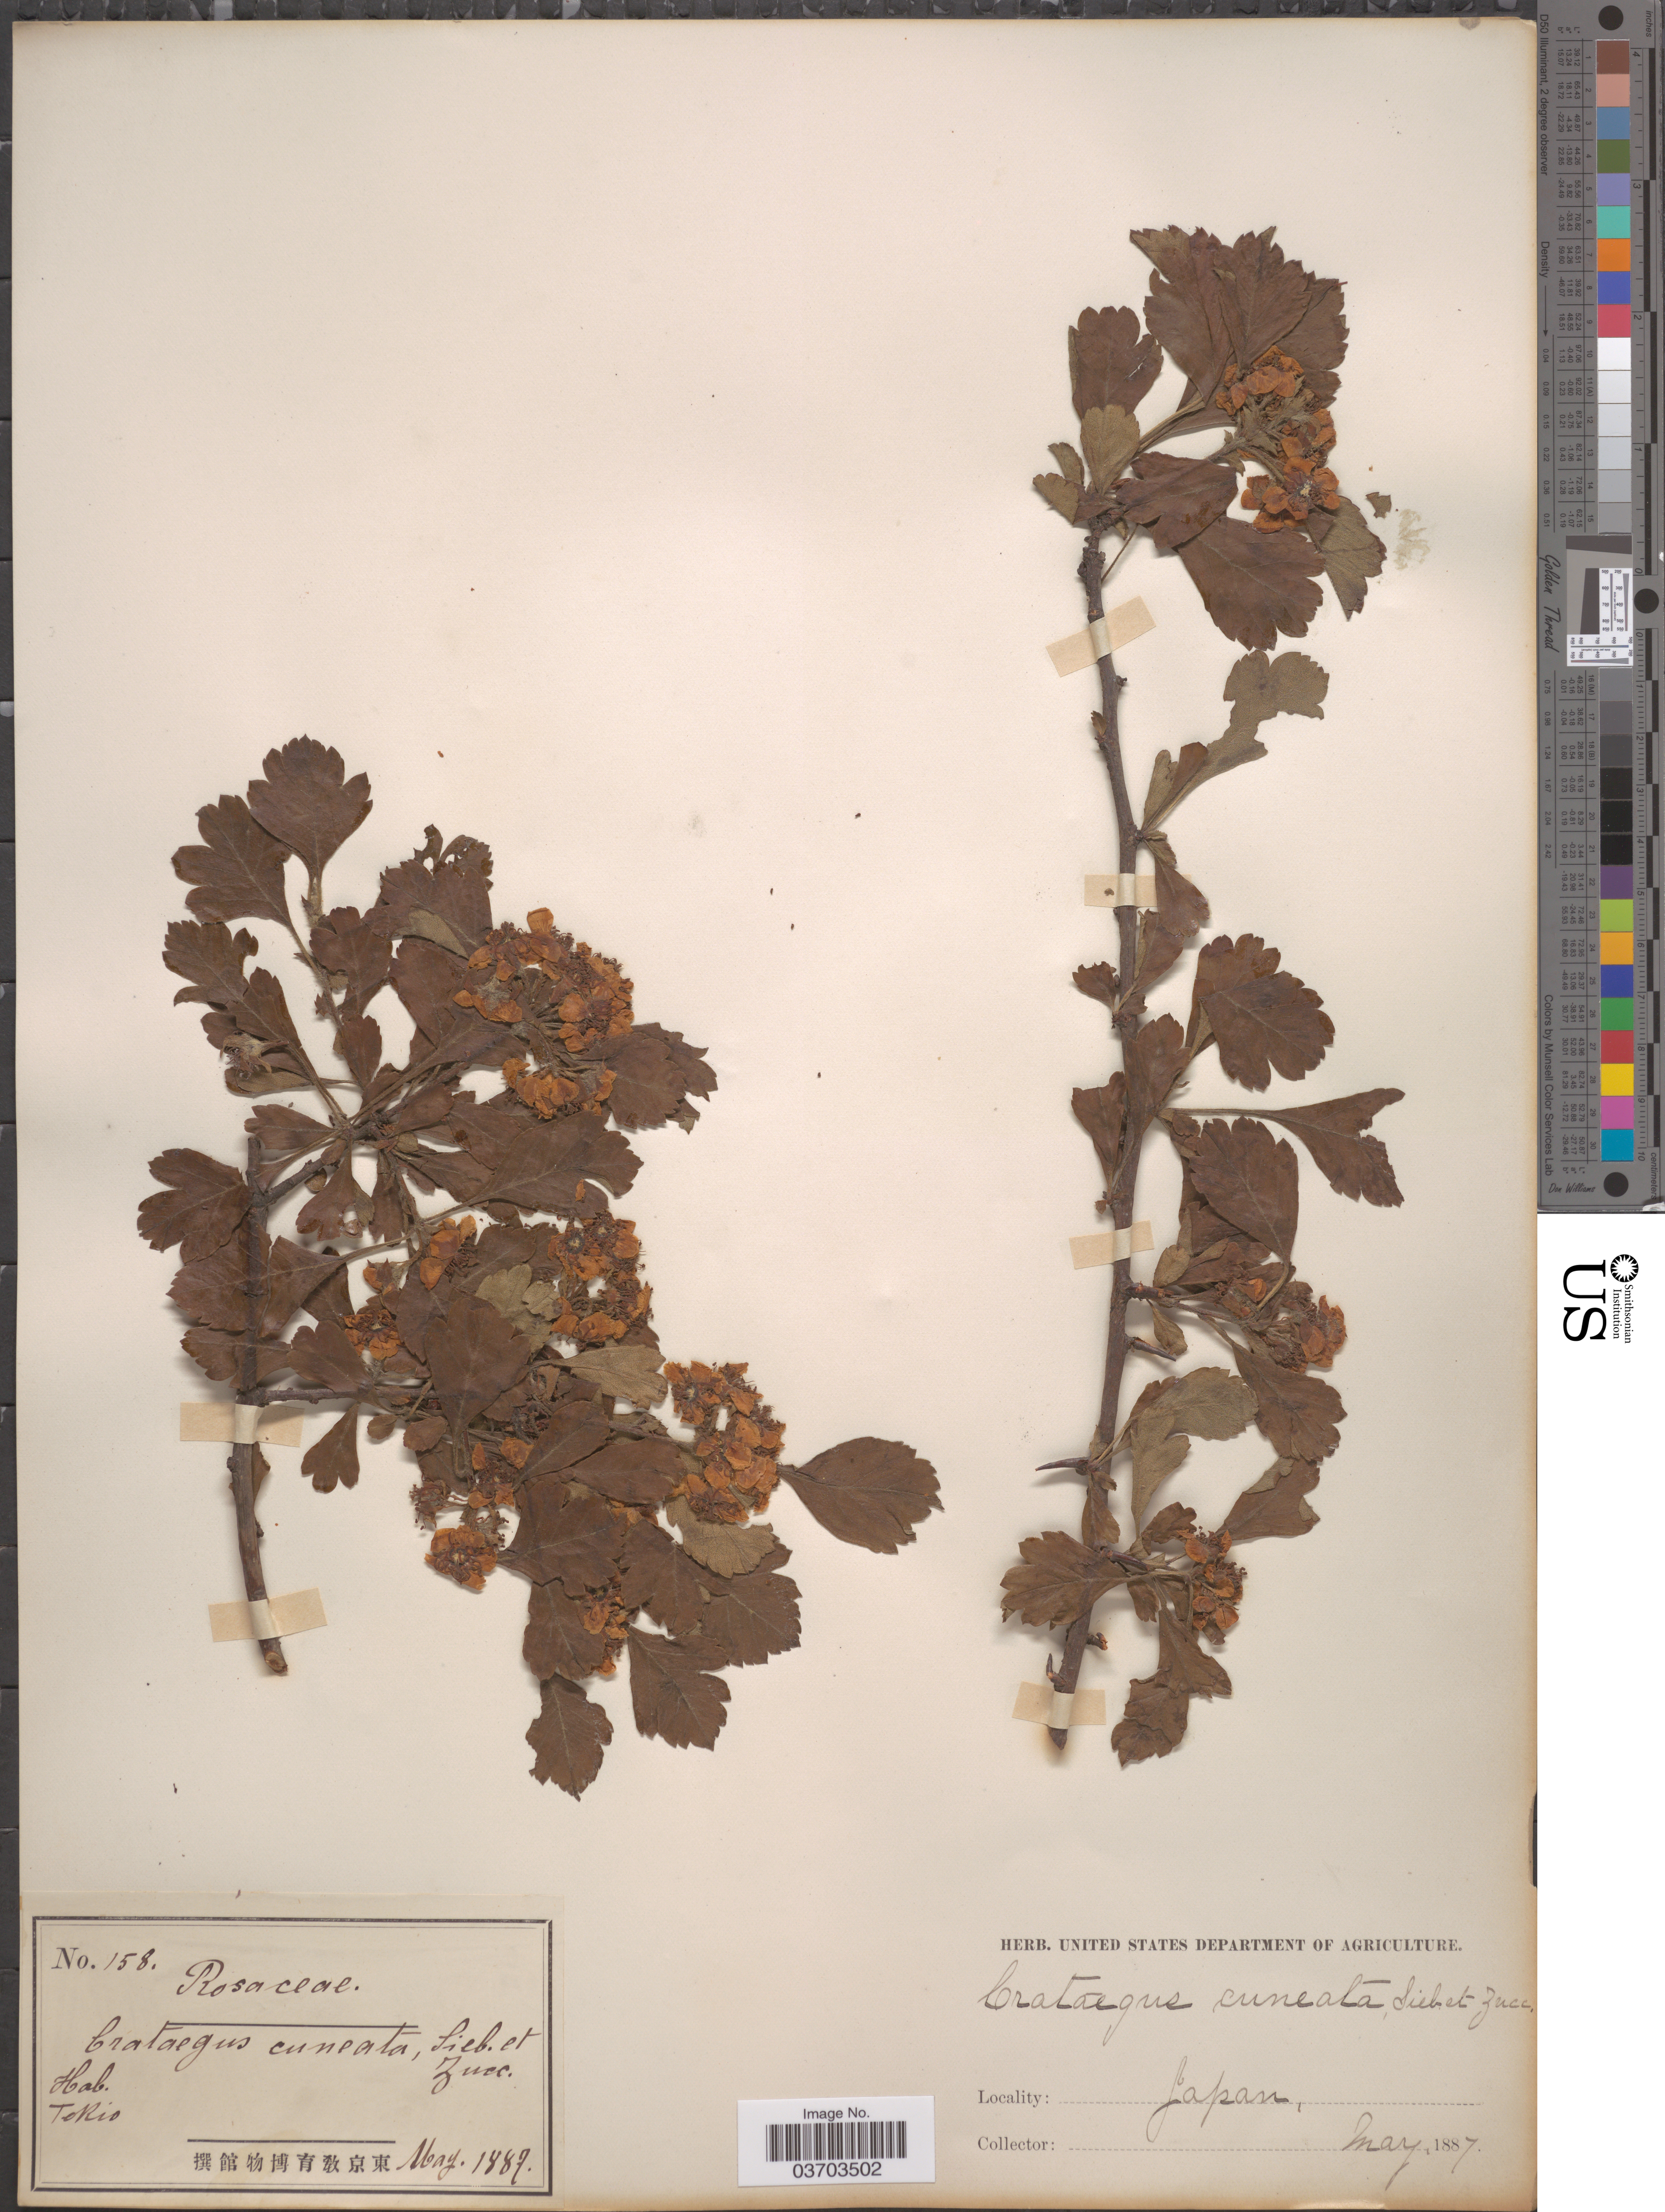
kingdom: Plantae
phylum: Tracheophyta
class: Magnoliopsida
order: Rosales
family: Rosaceae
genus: Crataegus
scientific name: Crataegus cuneata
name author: Siebold & Zucc.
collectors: ex herb. U. S. Department of Agriculture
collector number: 158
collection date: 1887-05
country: Japan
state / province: Tokyo, Federal City of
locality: Tokio.